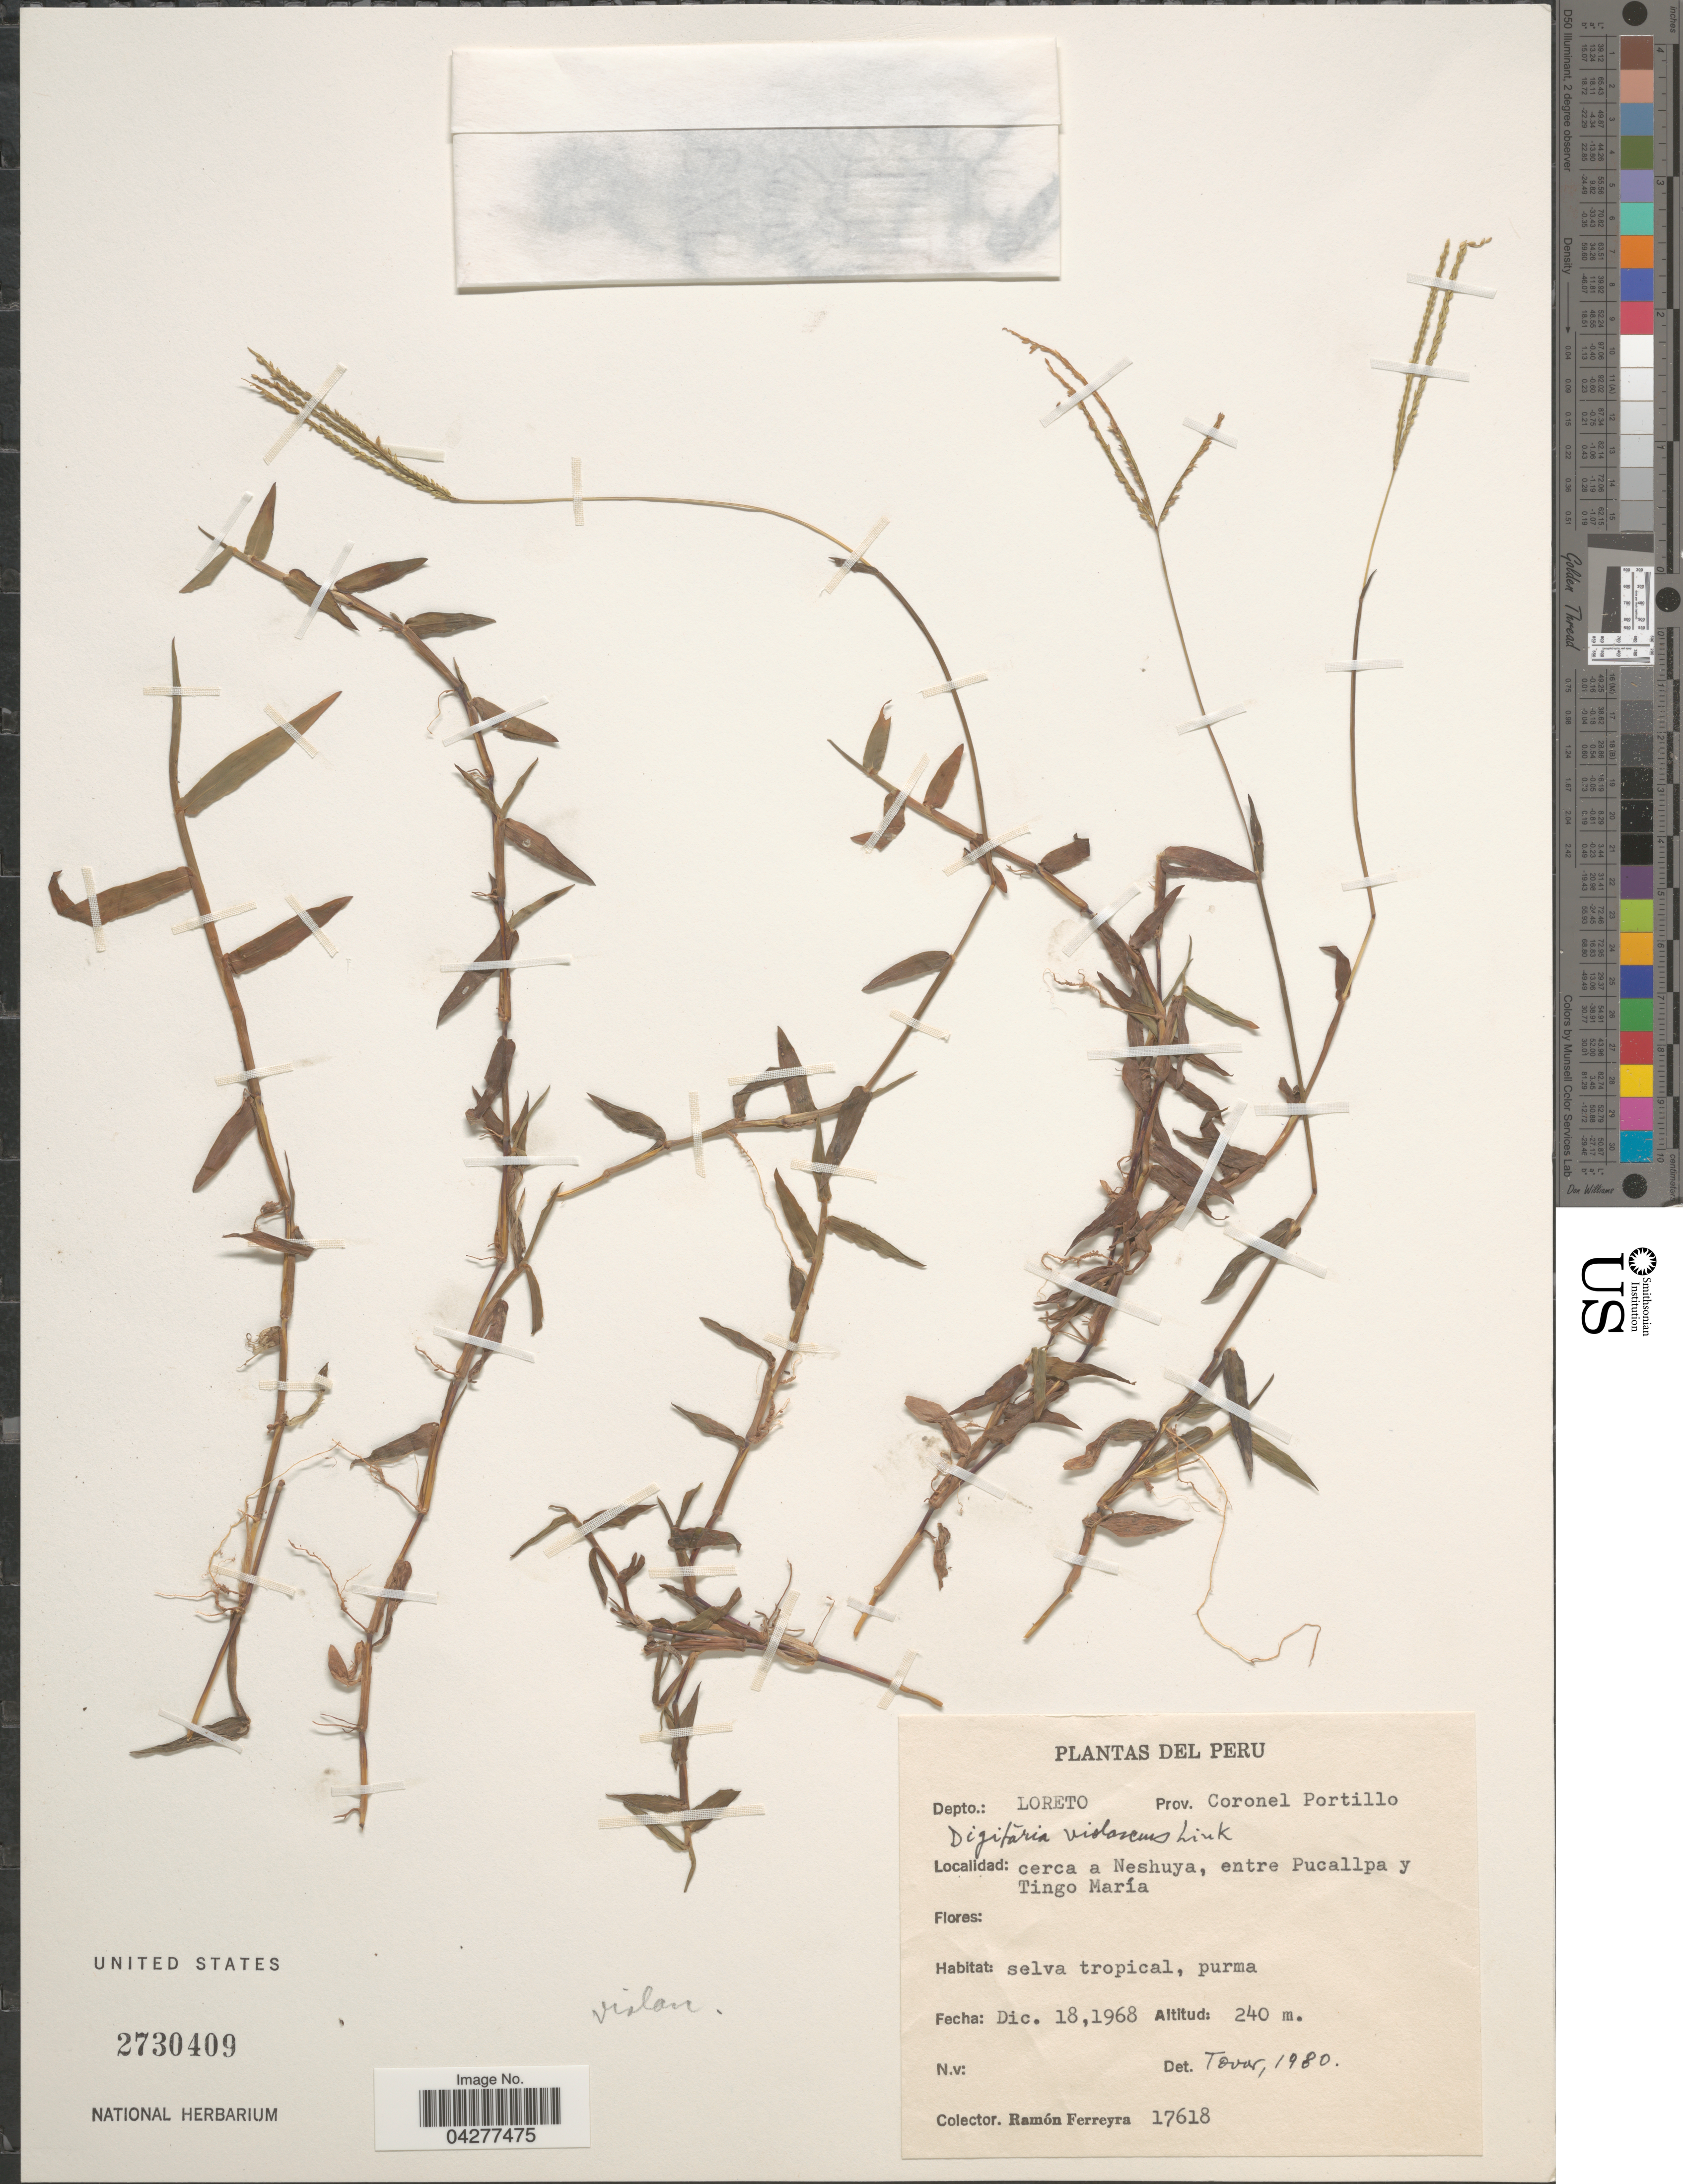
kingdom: Plantae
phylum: Tracheophyta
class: Liliopsida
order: Poales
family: Poaceae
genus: Digitaria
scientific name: Digitaria violascens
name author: Link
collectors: R. A. Ferreyra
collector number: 17618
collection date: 1968-12-18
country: Peru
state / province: Loreto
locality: Depto.: Loreto. Prov. Coronel Portillo. Cerca a Neshuya, entre Pucallpa y Tingo María.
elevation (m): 240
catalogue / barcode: US 2730409